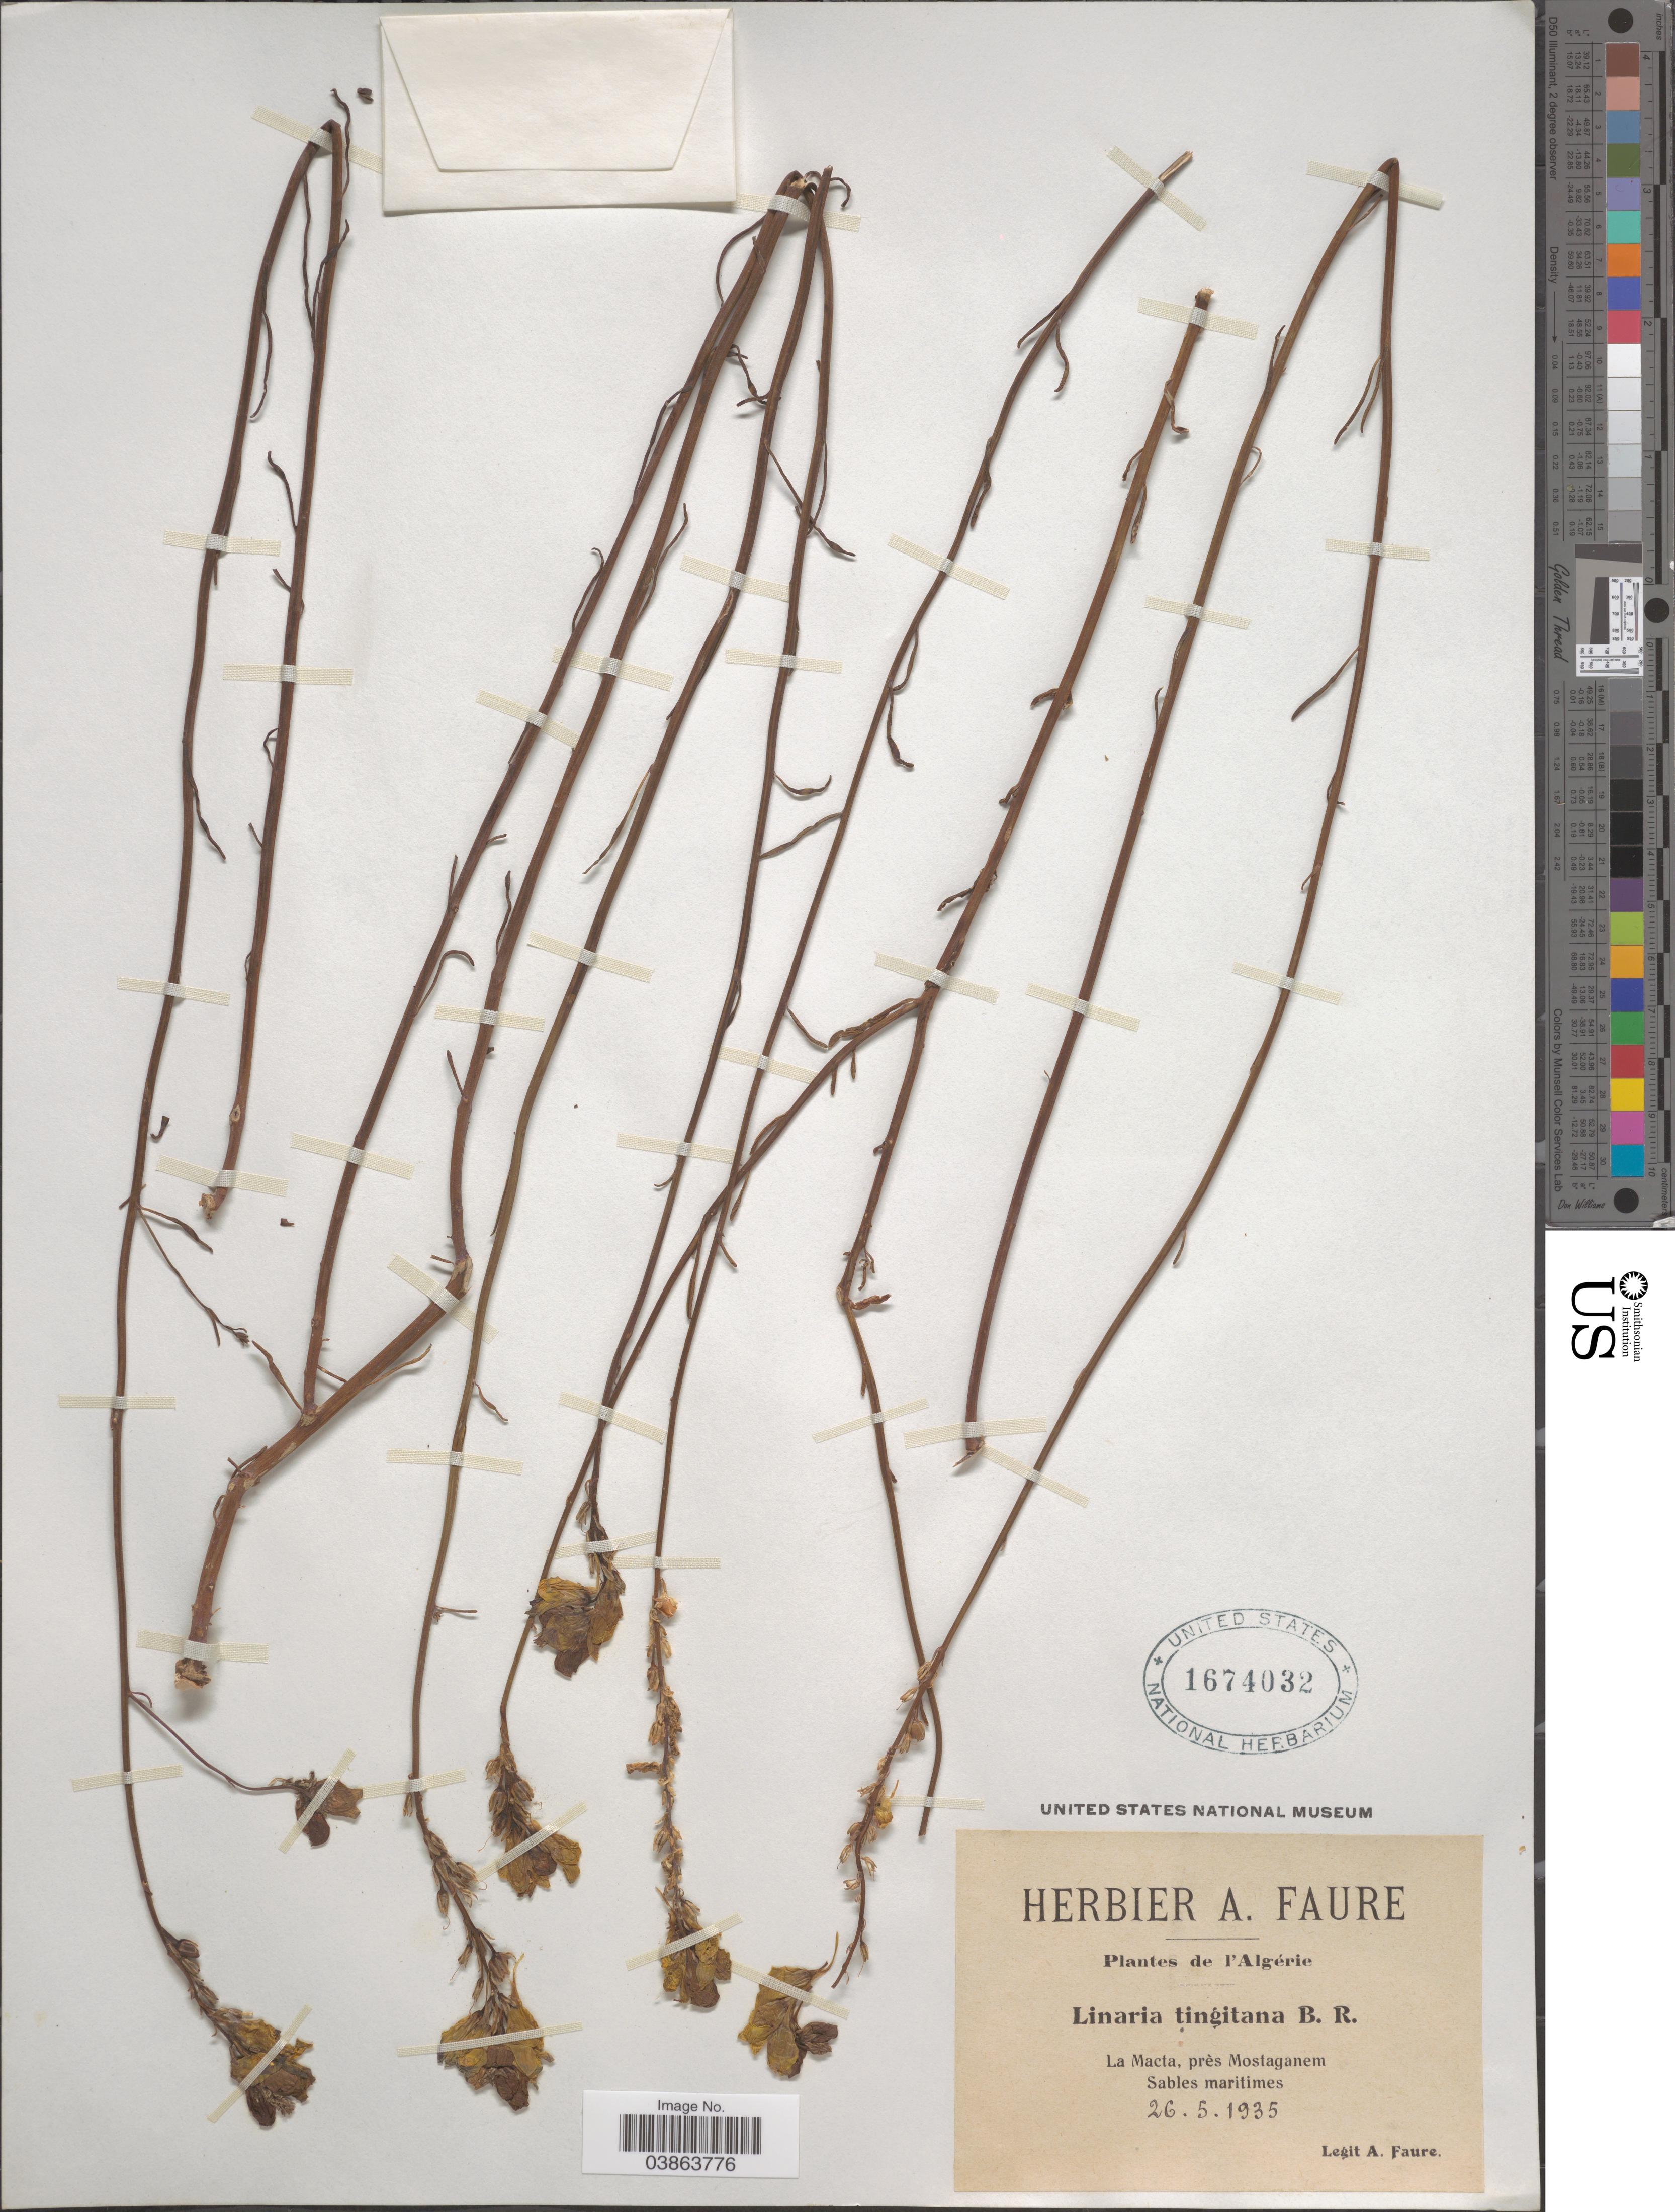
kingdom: Plantae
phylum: Tracheophyta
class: Magnoliopsida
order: Lamiales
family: Plantaginaceae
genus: Linaria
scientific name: Linaria tingitana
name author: Boiss. & Reut.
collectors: A. Faure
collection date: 1935-05-26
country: Algeria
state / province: Mostaganem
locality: La Macta, près Mostaganem.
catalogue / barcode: US 1674032